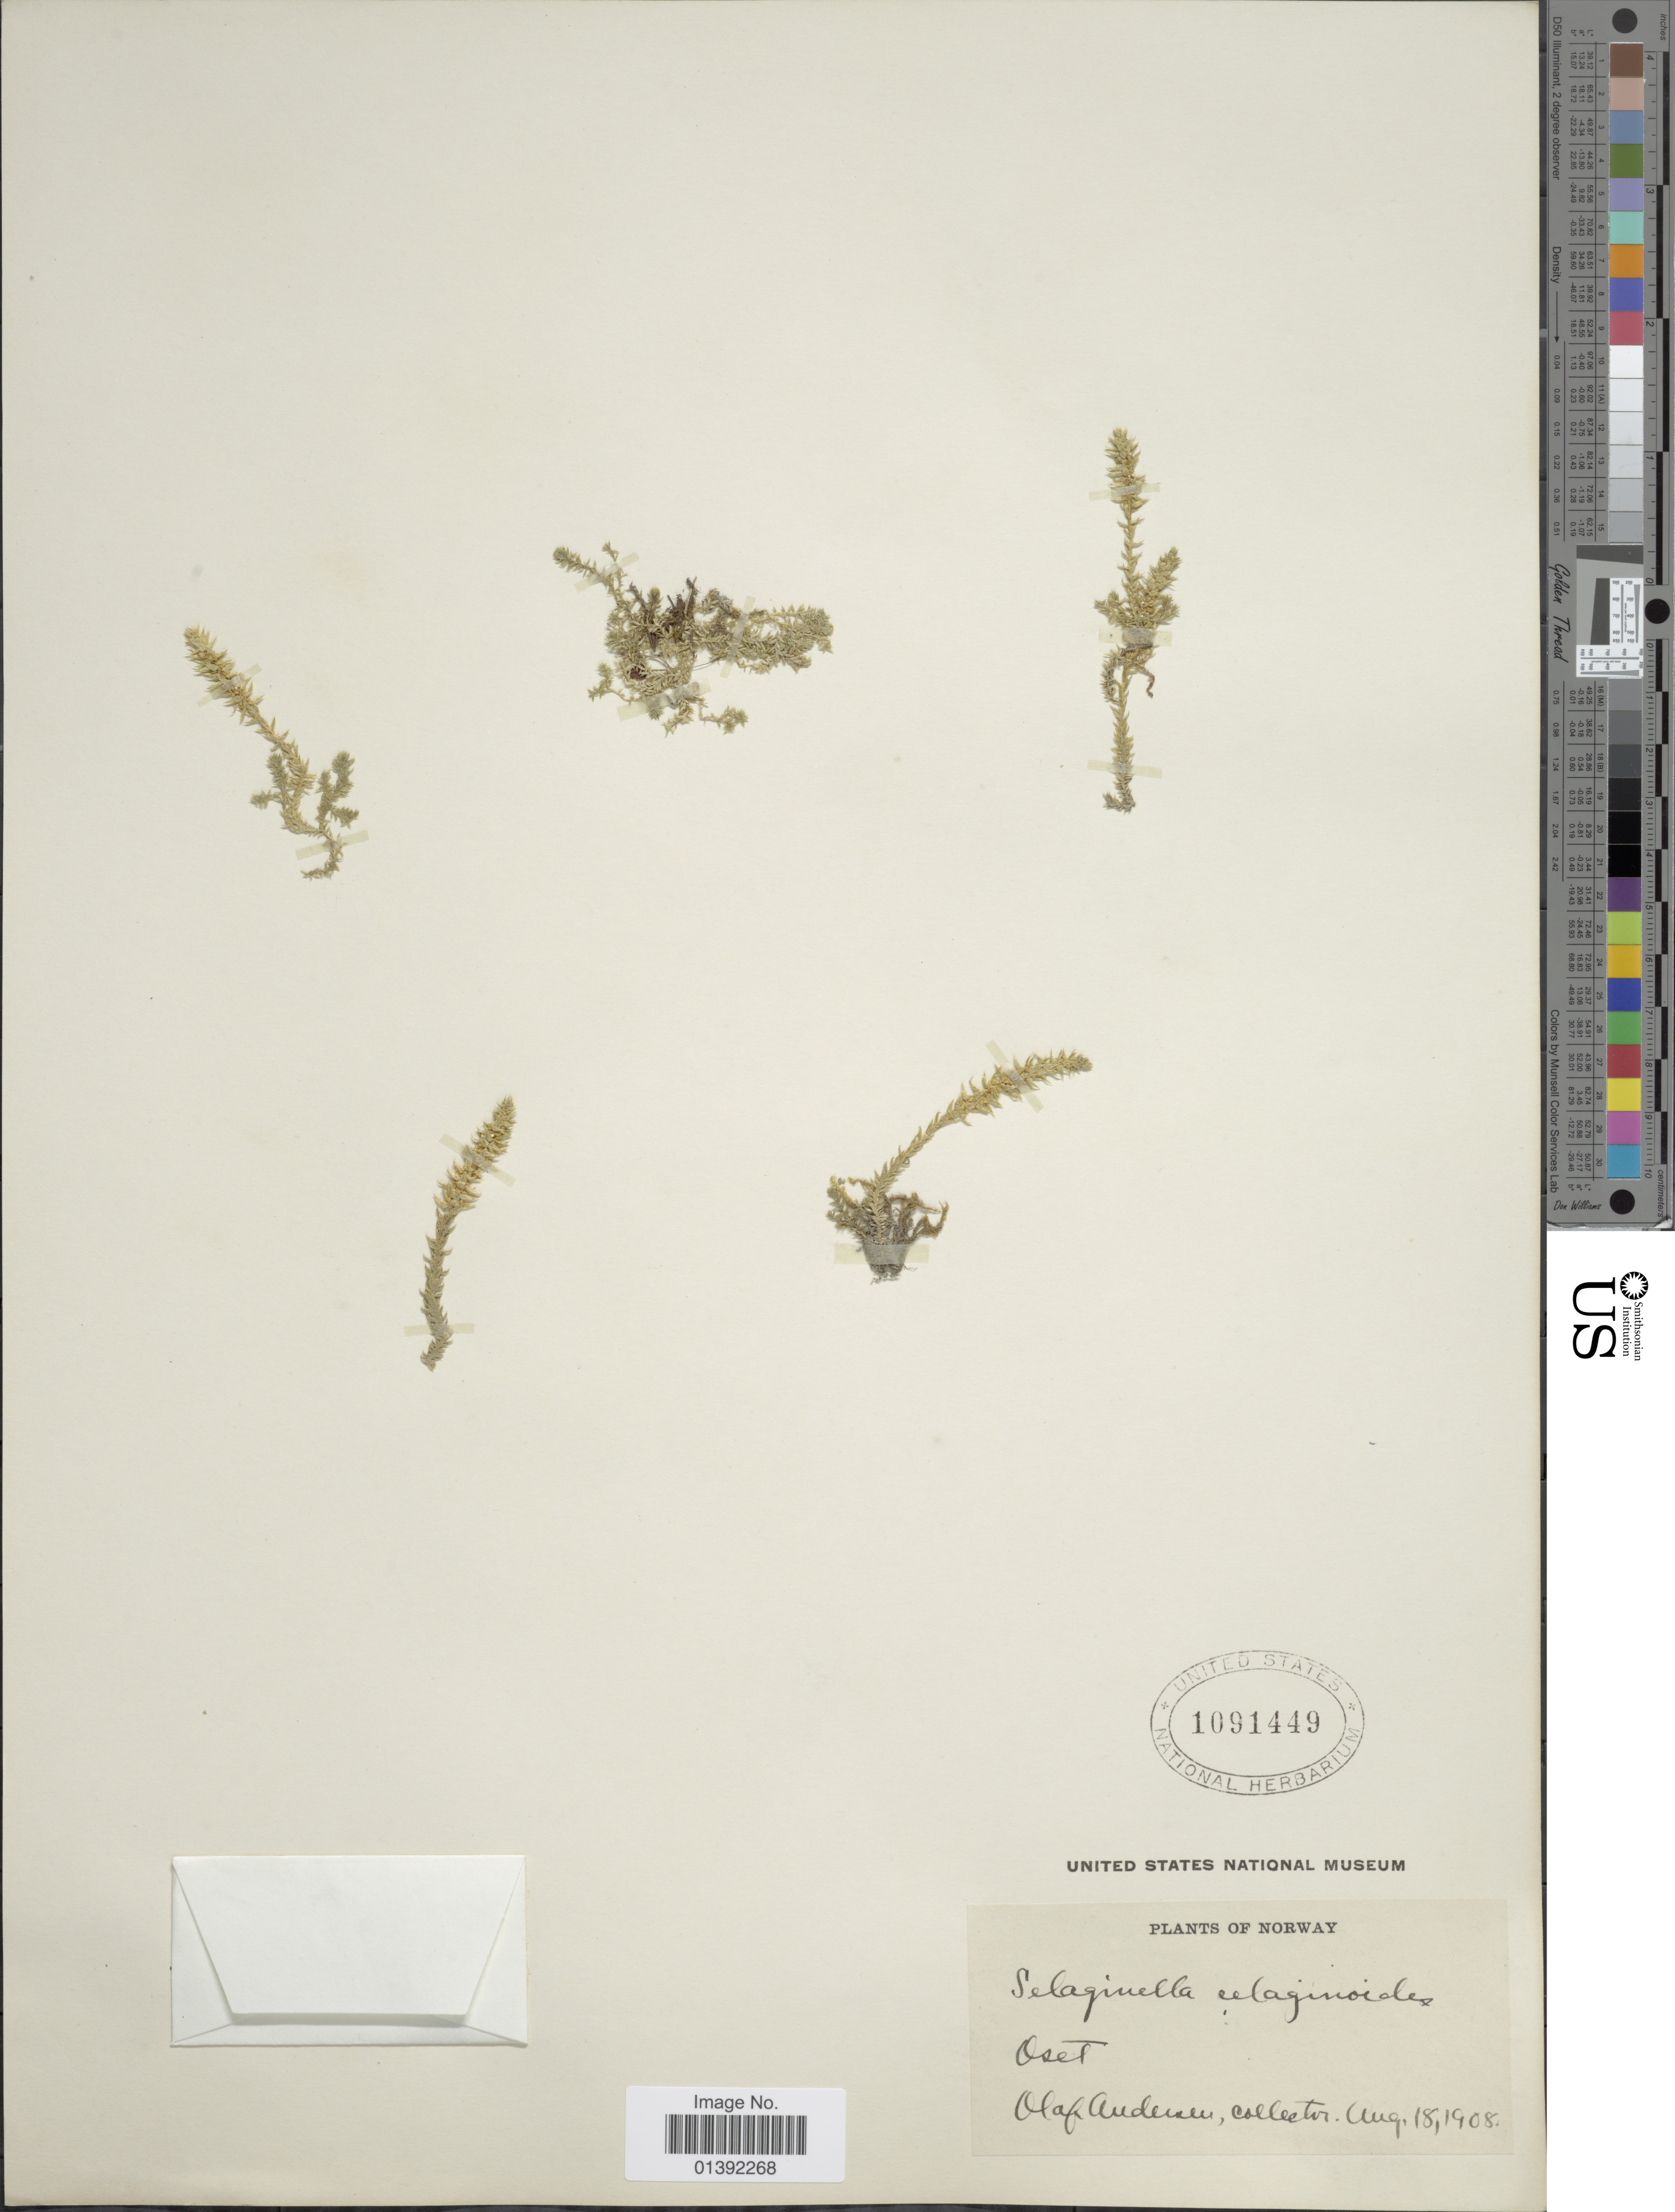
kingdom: Plantae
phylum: Tracheophyta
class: Lycopodiopsida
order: Selaginellales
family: Selaginellaceae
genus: Selaginella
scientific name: Selaginella selaginoides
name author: (L.) Link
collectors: O. Andersen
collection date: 1908-08-18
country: Norway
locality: Oset.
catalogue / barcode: US 1091449